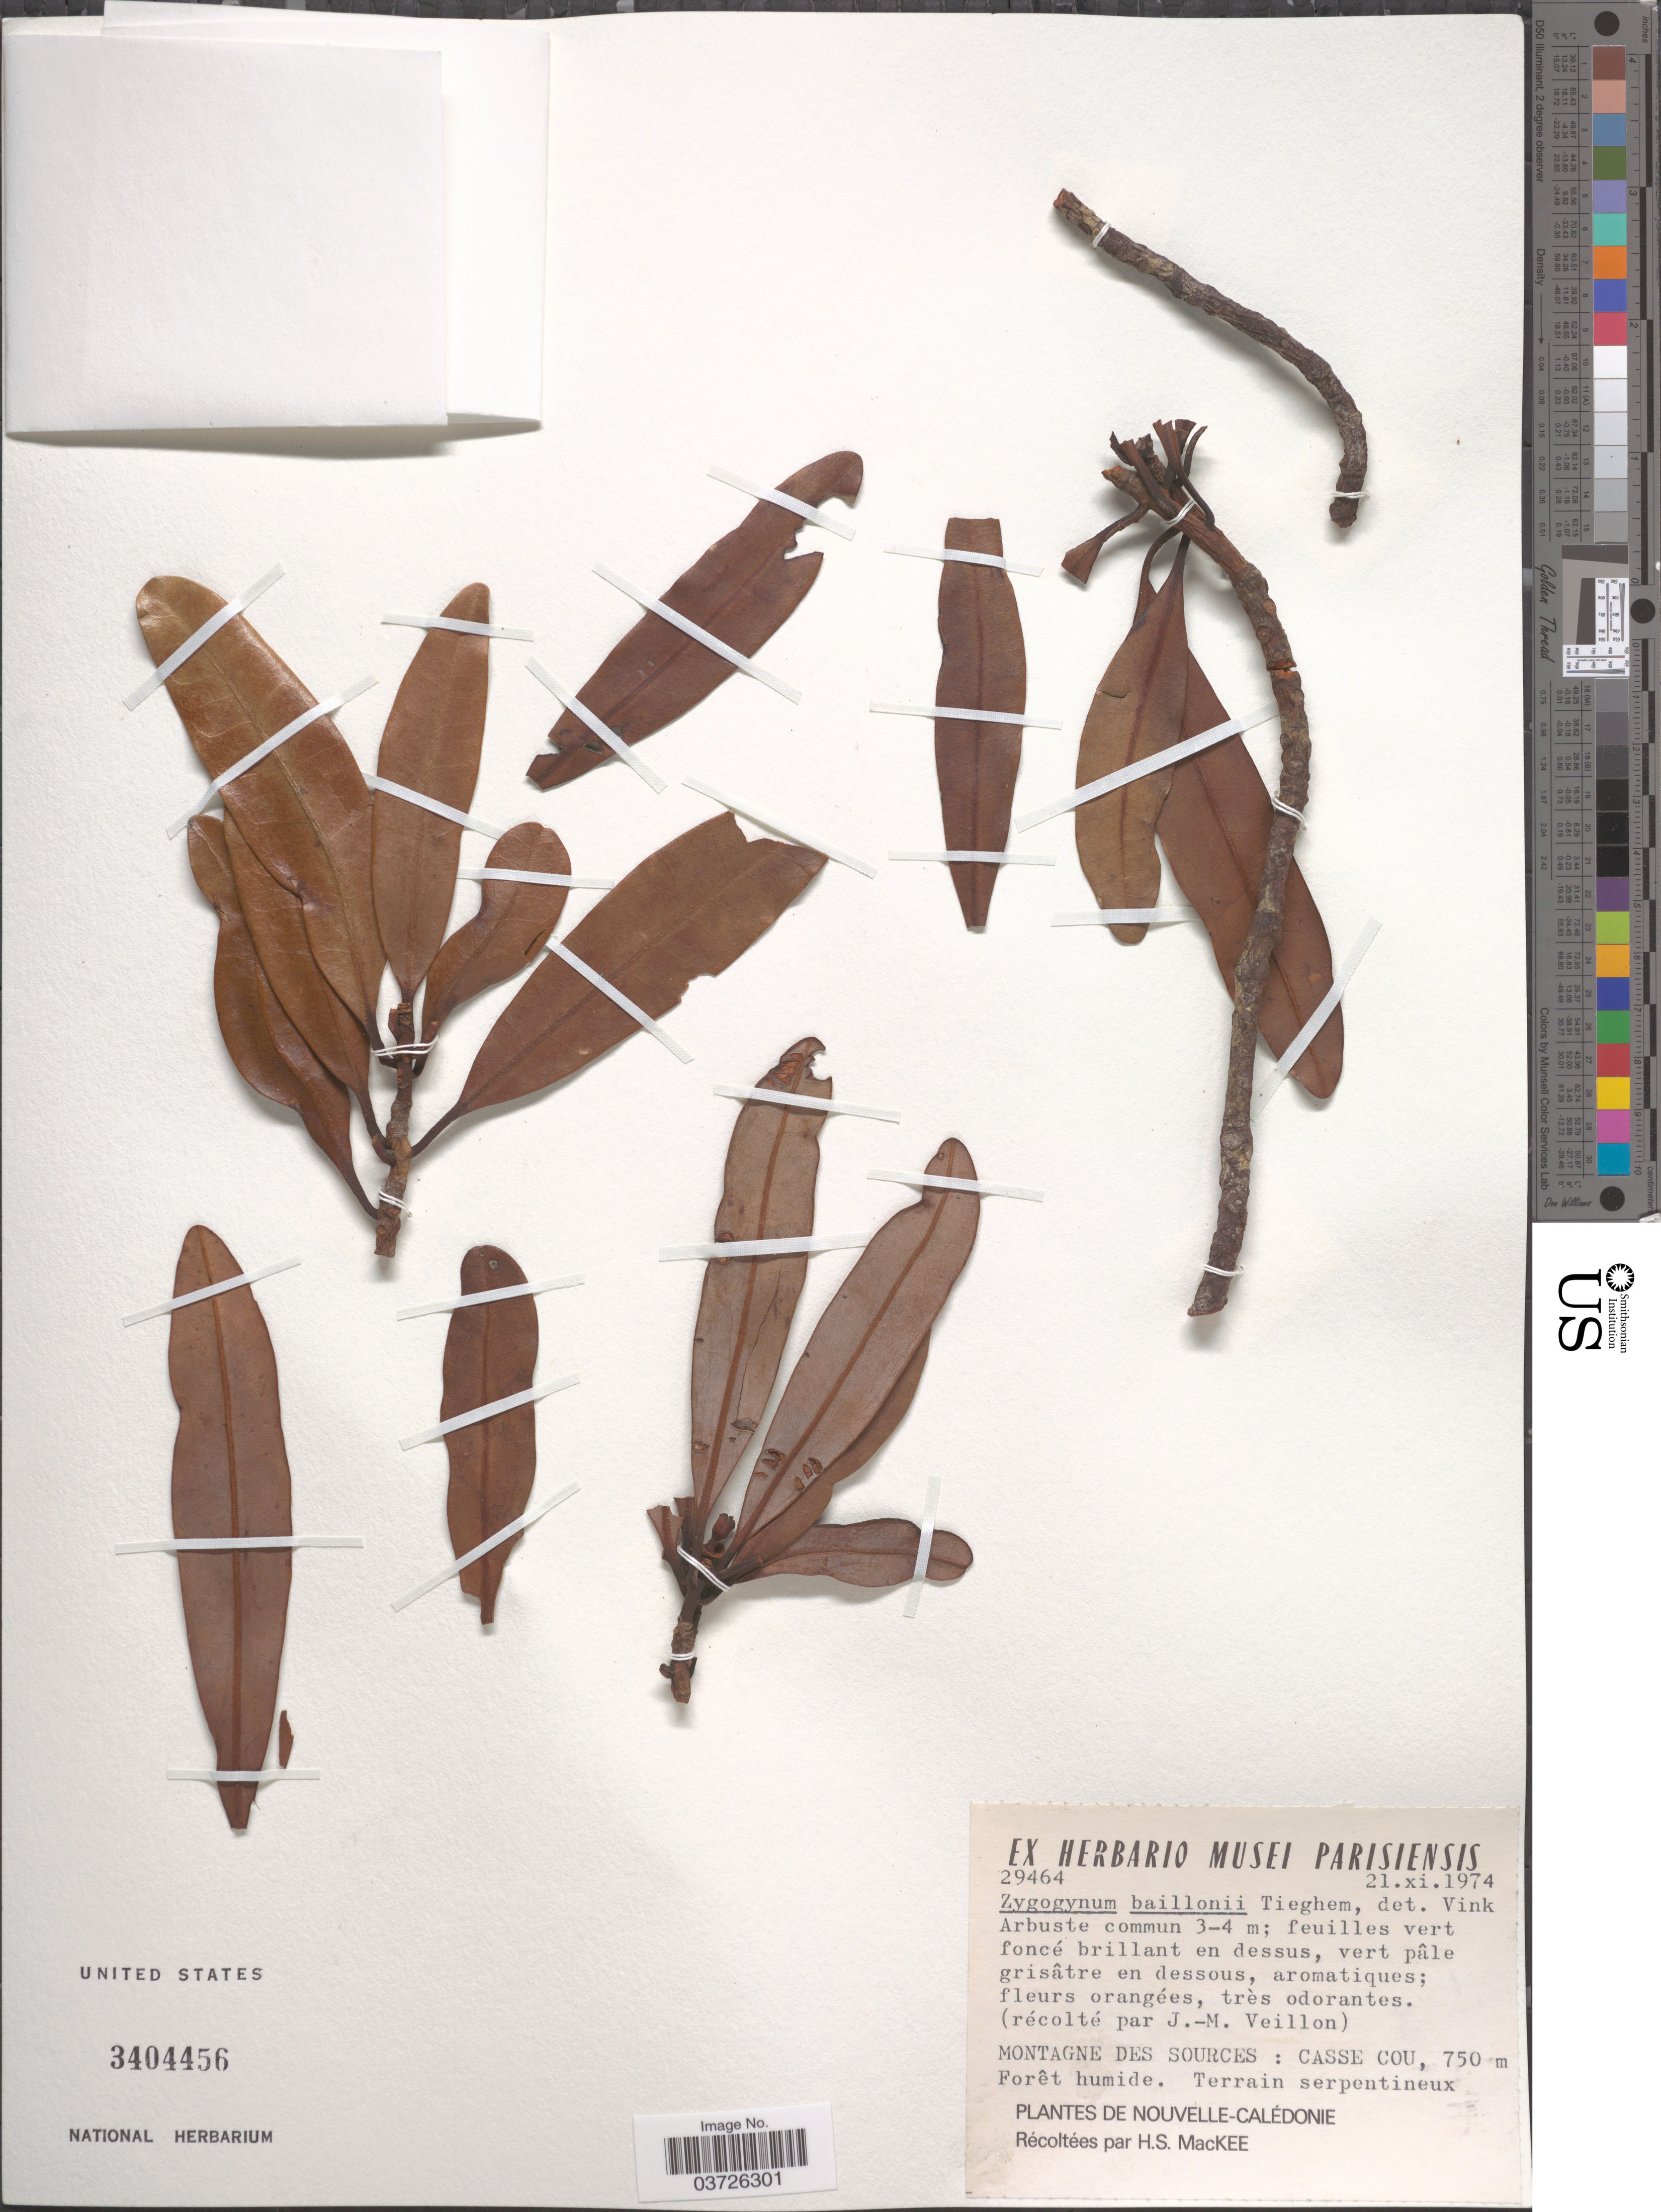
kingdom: Plantae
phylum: Tracheophyta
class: Magnoliopsida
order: Canellales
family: Winteraceae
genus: Zygogynum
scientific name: Zygogynum baillonii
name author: Tiegh.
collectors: H. S. MacKee & J. Veillon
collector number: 29464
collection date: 1974-11-21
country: New Caledonia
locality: Montagne des Sources: Casse Cou.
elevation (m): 750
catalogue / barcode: US 3404456